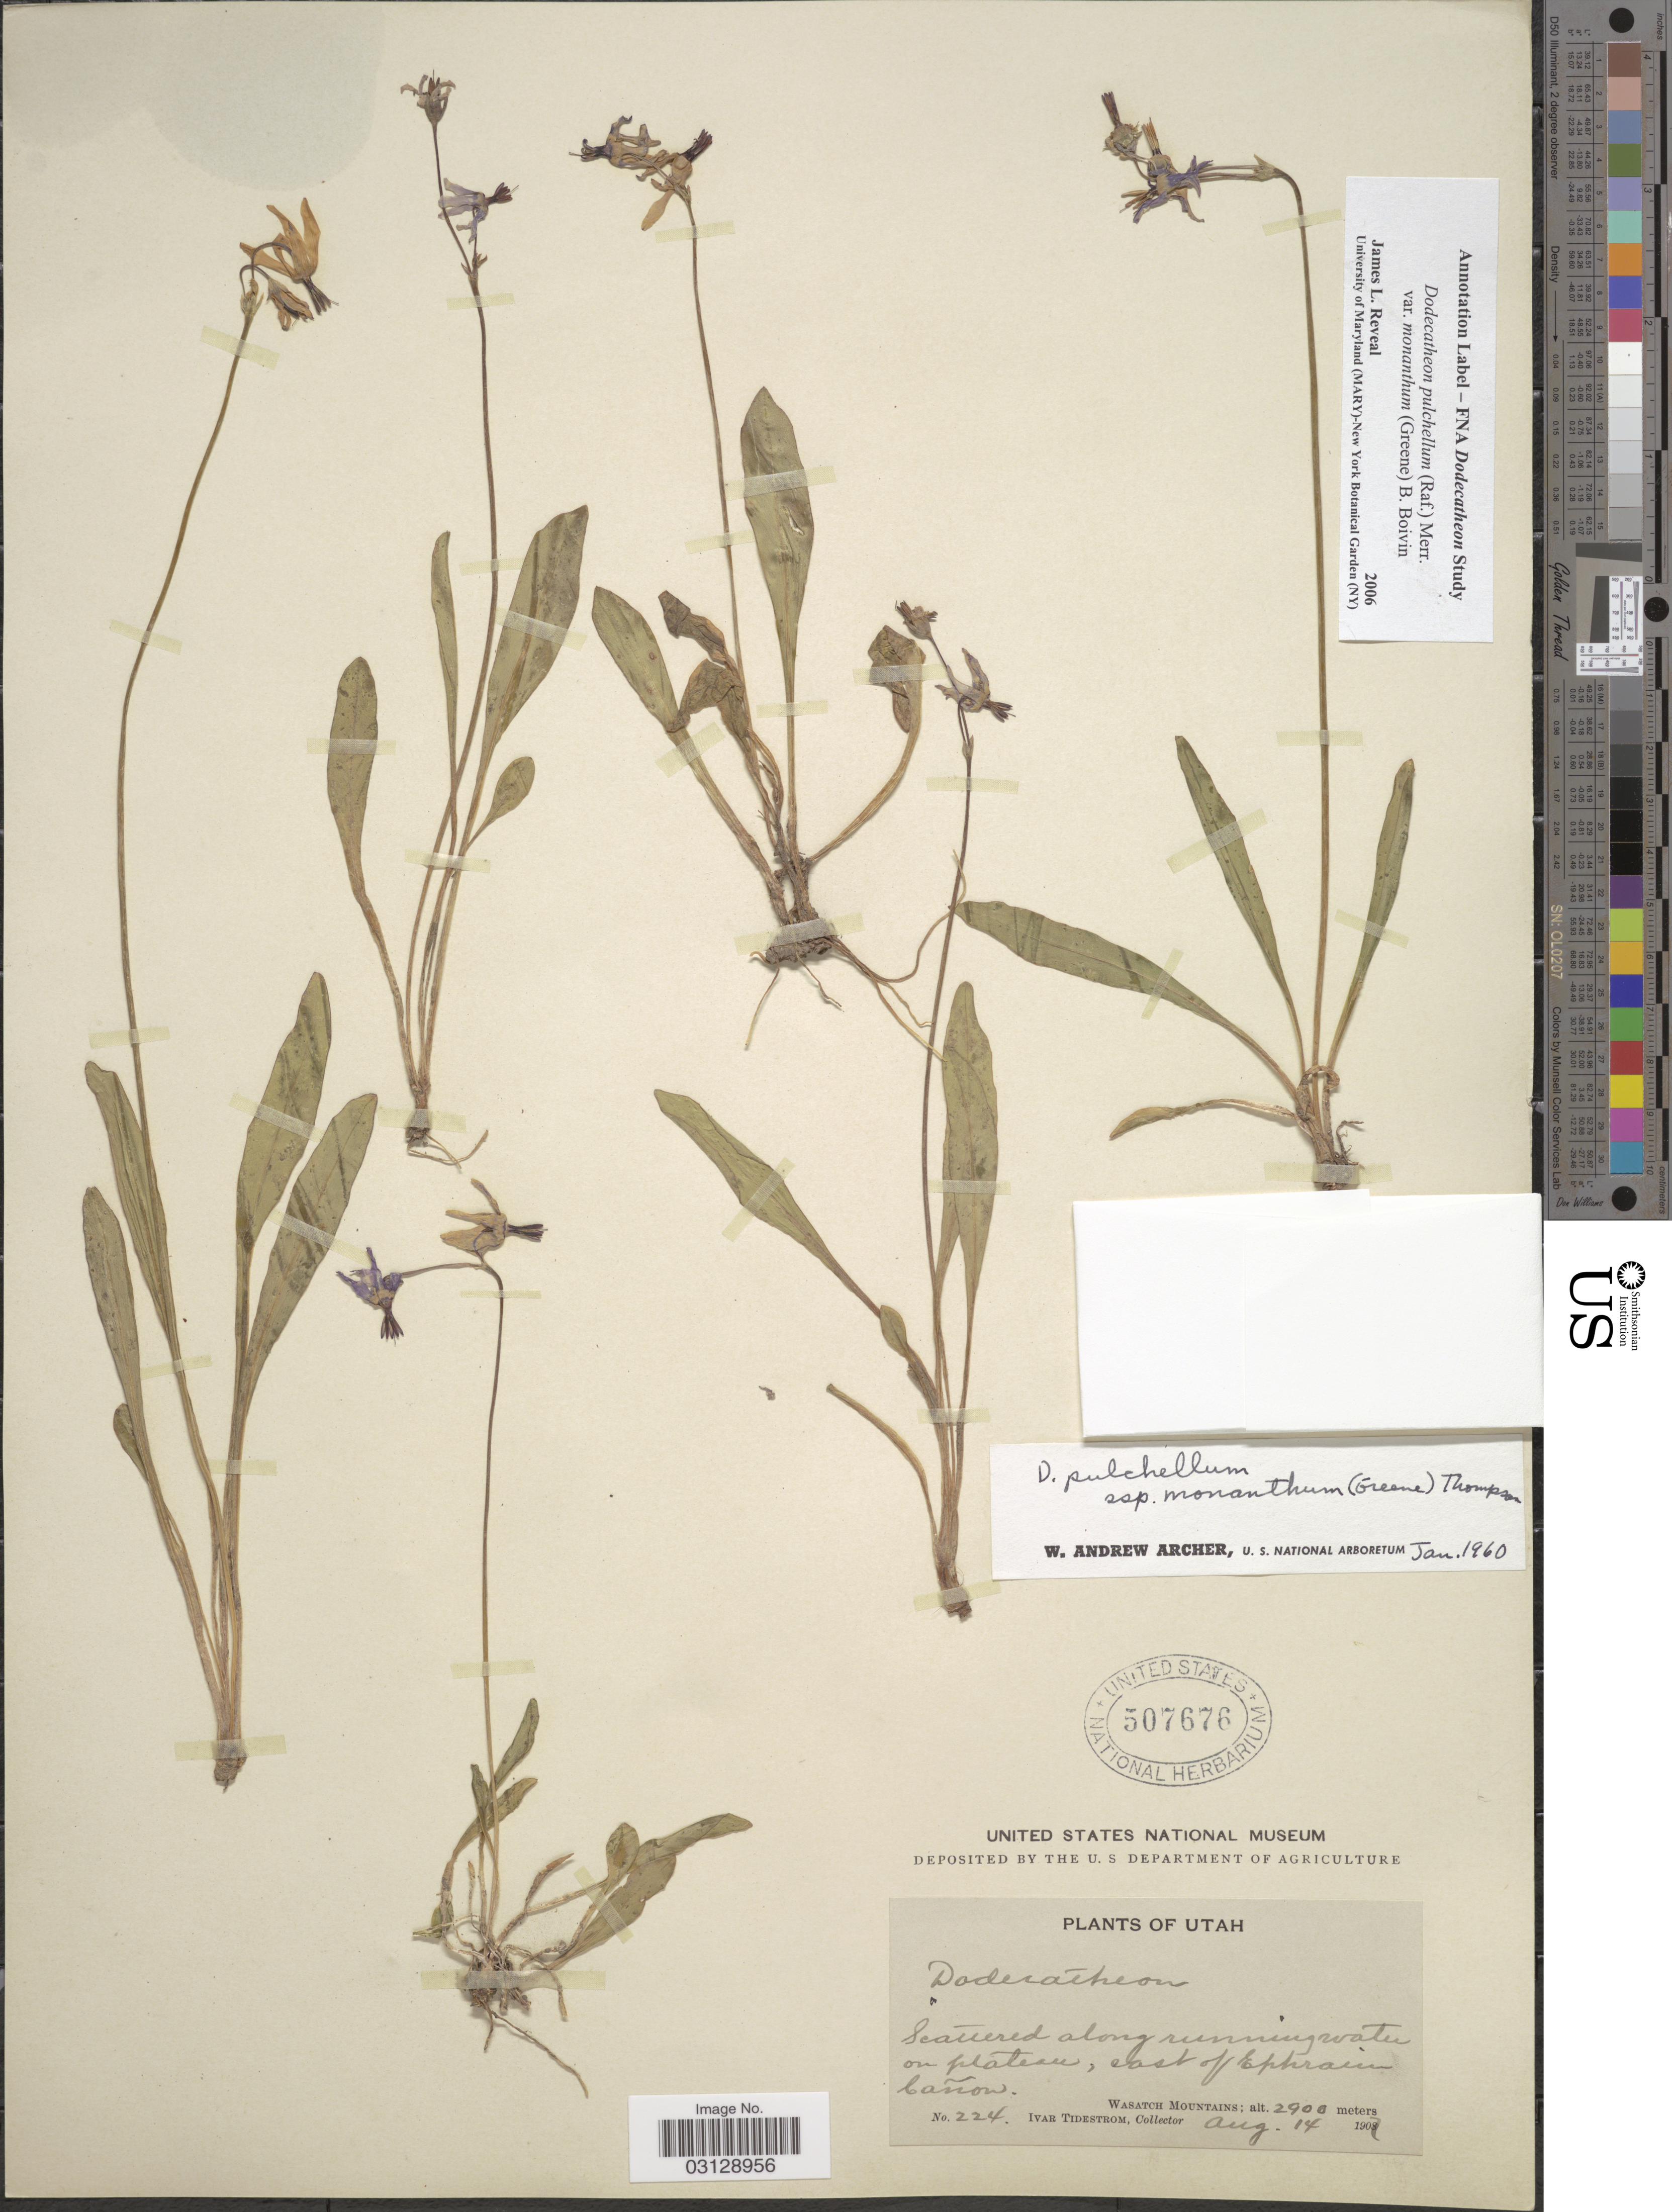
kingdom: Plantae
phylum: Tracheophyta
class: Magnoliopsida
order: Ericales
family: Primulaceae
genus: Dodecatheon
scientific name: Dodecatheon pulchellum subsp. monanthum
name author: (Greene) H.J. Thomps. ex Munz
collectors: I. F. Tidestrom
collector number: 224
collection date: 1907-08-14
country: United States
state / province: Utah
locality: Scattered along running water on plateau, east of Ephraim Cañon. Wasatch Mountains.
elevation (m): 2900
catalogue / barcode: US 507676